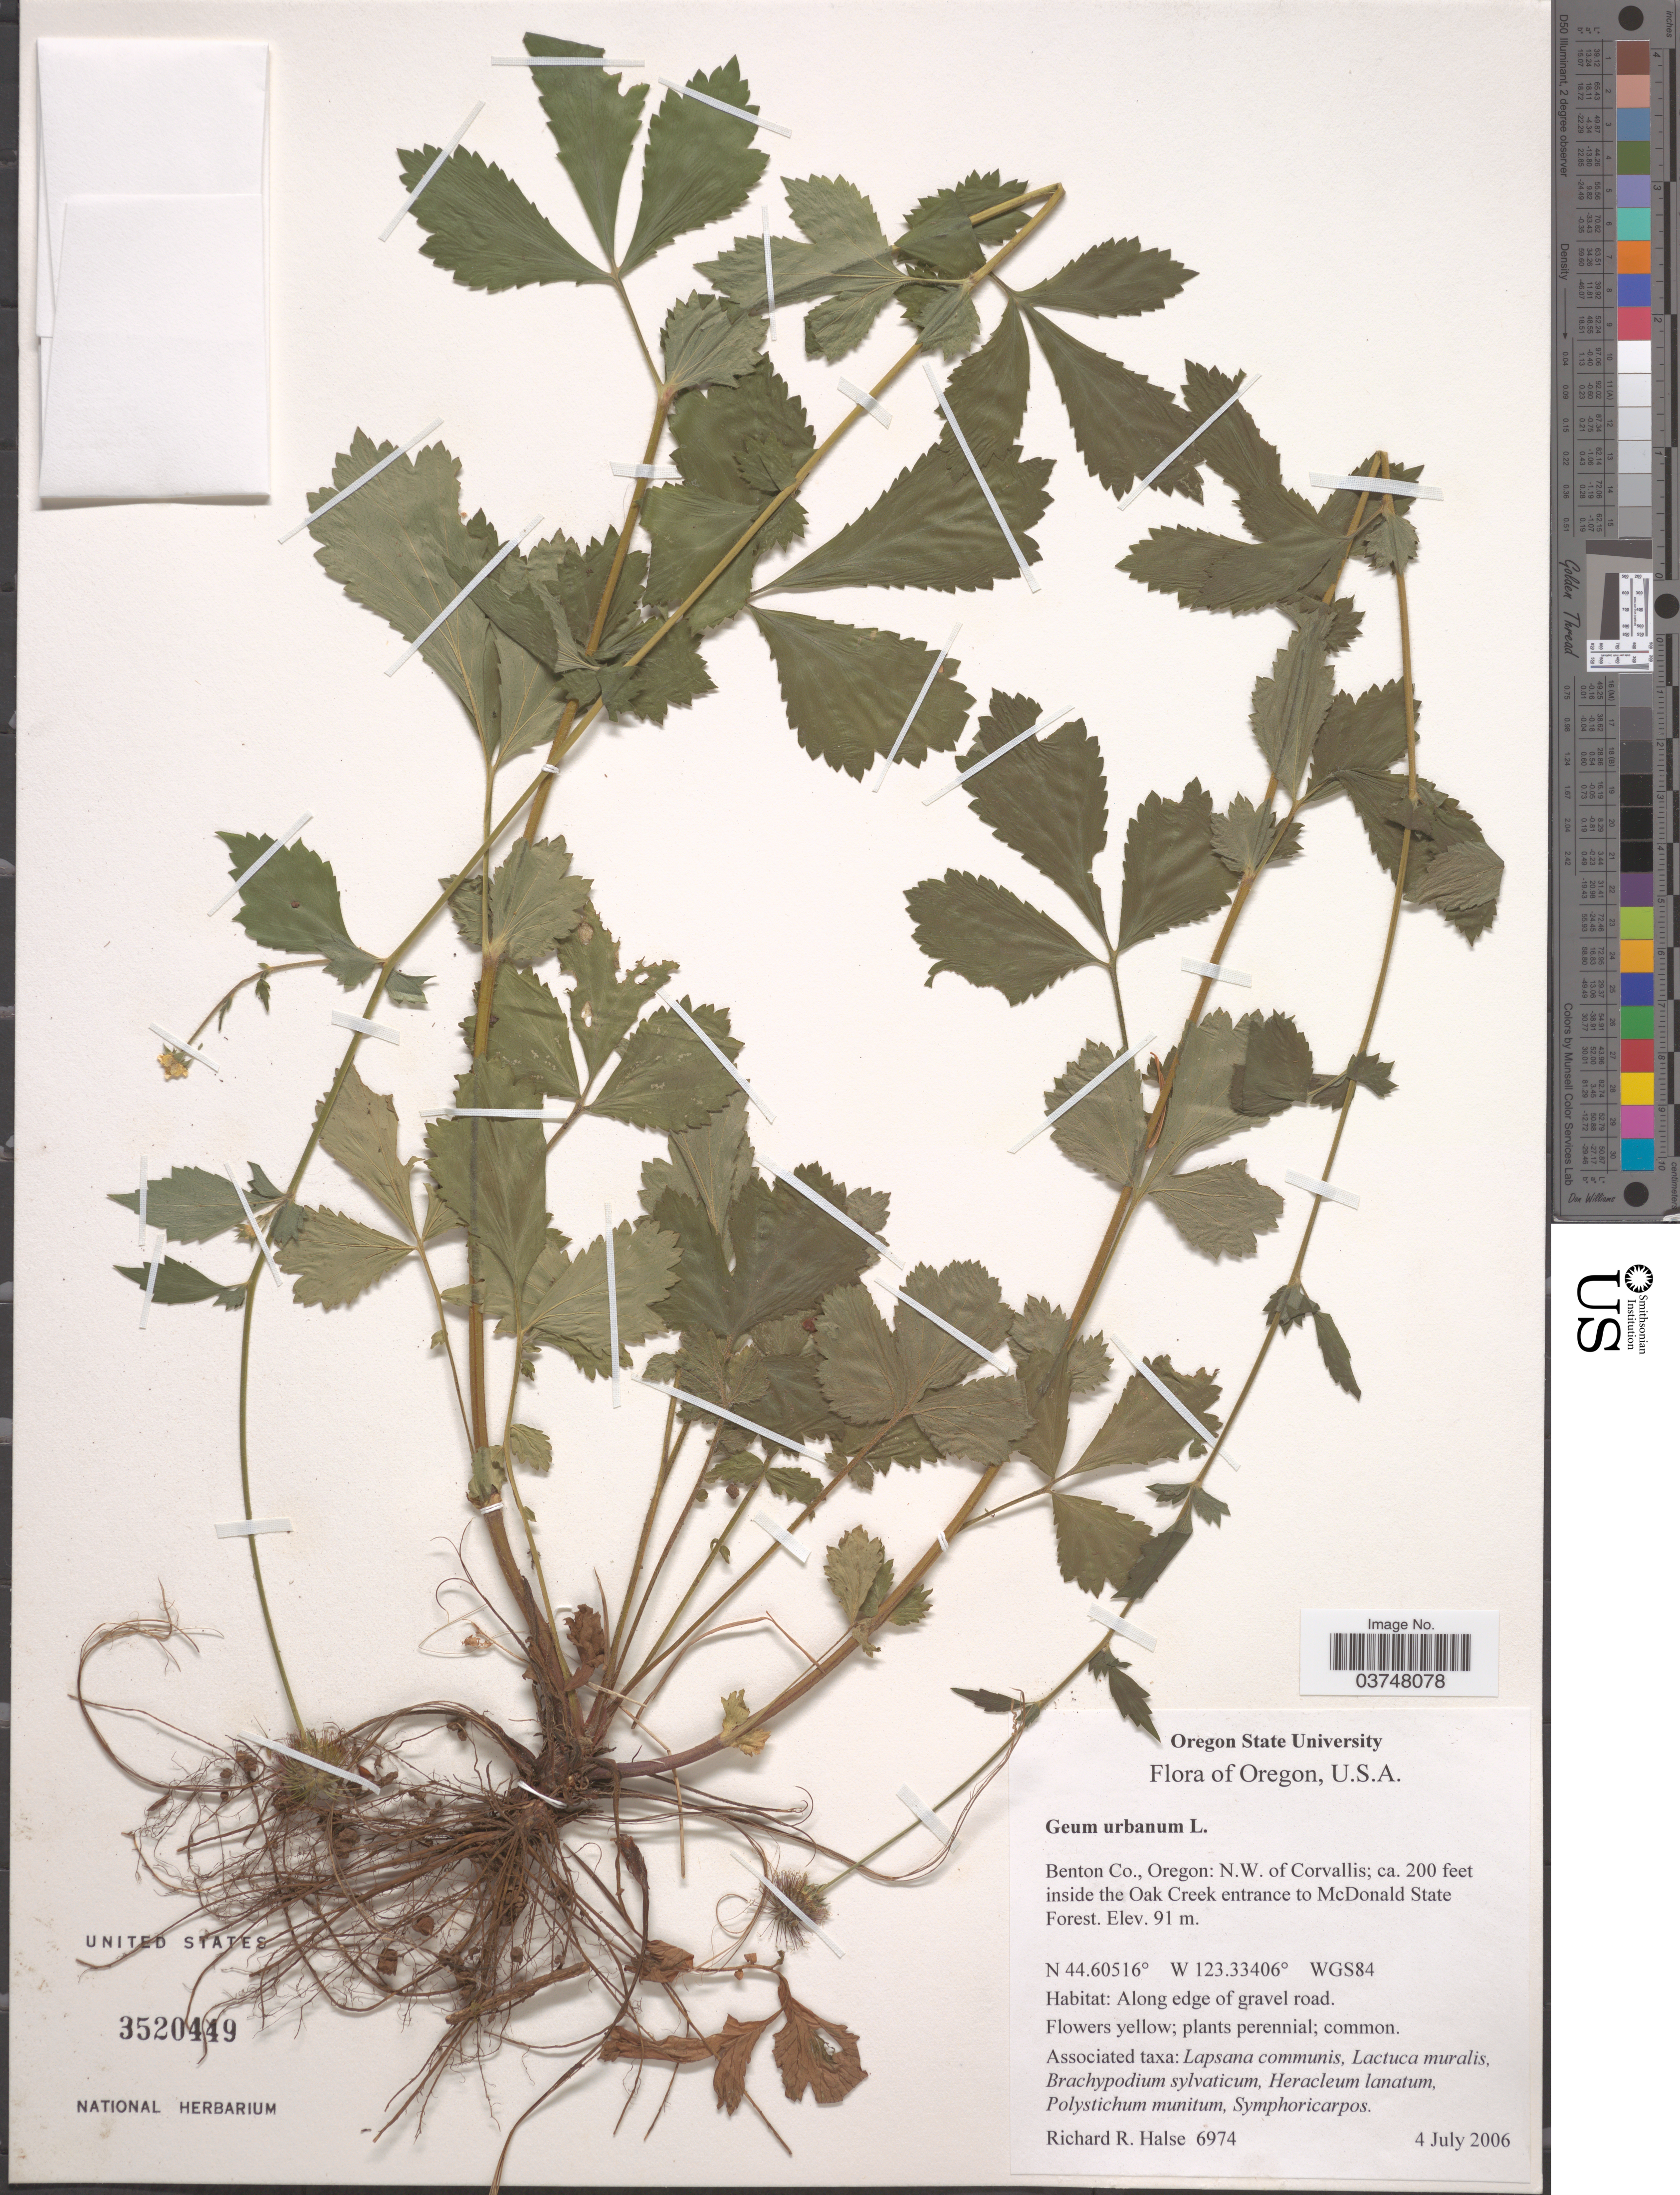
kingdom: Plantae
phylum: Tracheophyta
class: Magnoliopsida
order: Rosales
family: Rosaceae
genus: Geum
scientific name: Geum urbanum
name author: L.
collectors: R. Halse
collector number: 6974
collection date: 2006-07-04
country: United States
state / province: Oregon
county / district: Benton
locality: Benton Co.: N.W. of Corvallis; ca. 200 feet inside the Oak Creek entrance to McDonald State Forest. WGS84 [unsure placement].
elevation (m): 91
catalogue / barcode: US 3520449